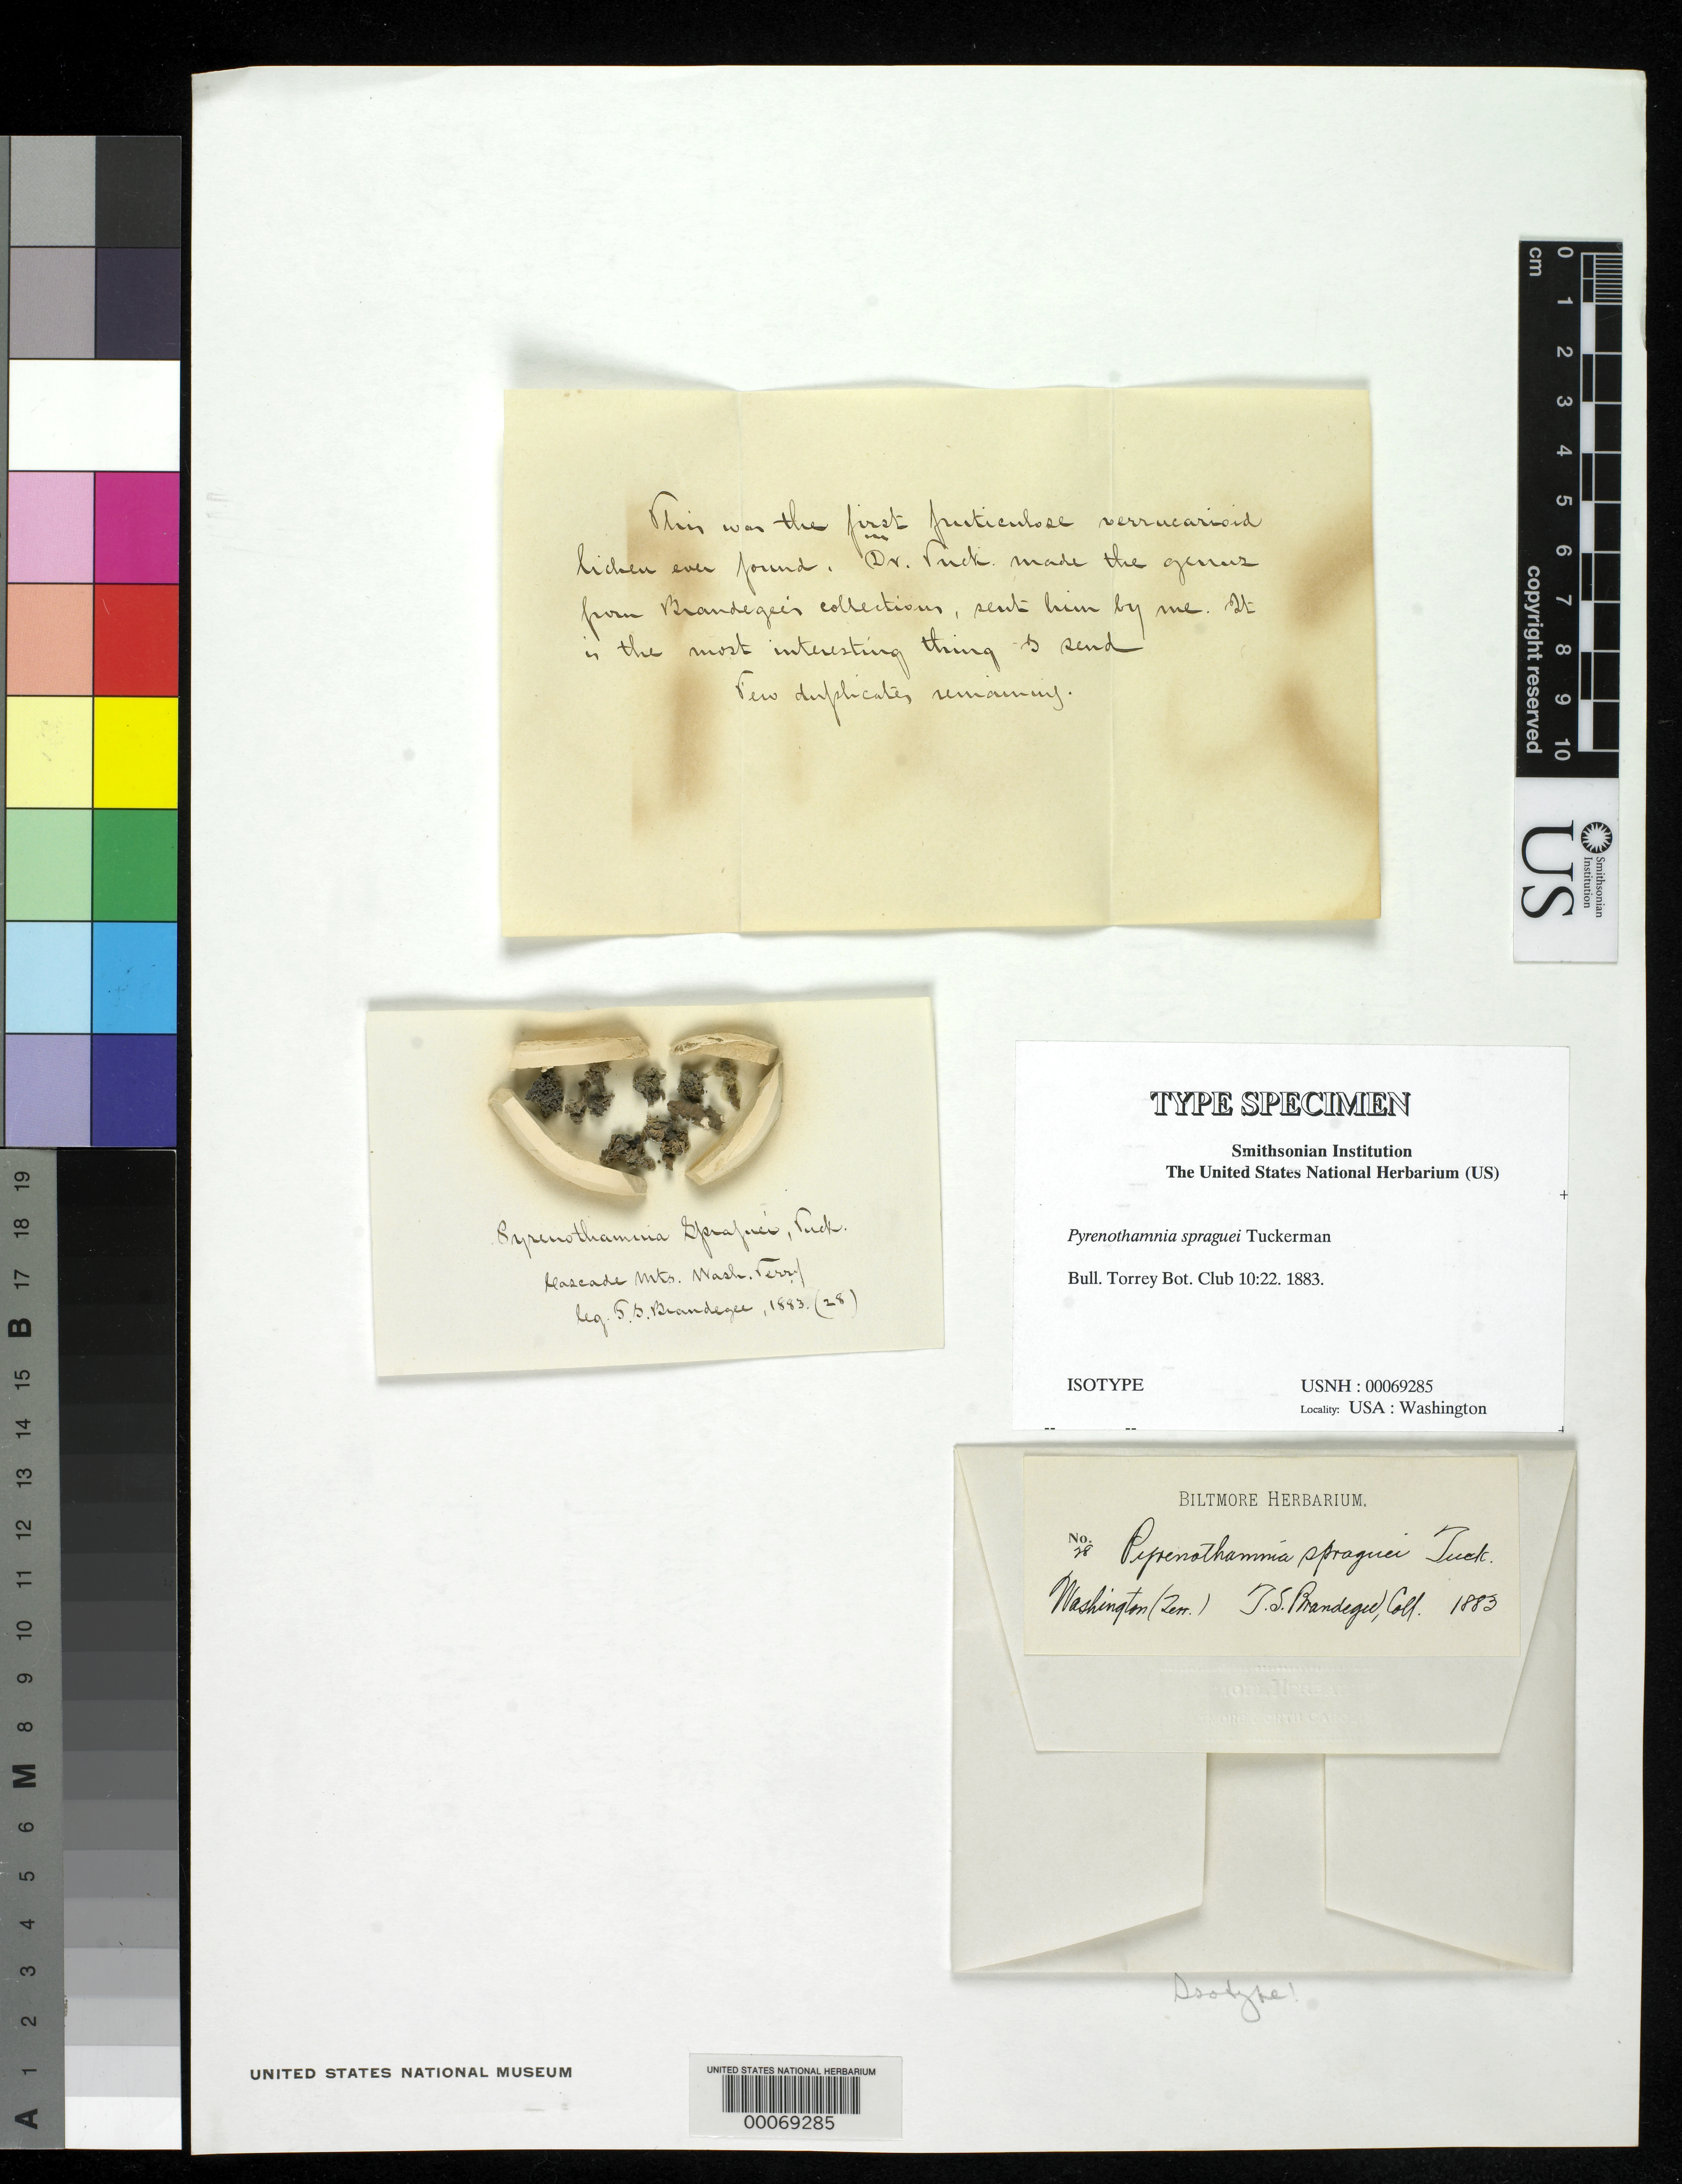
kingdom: Fungi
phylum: Ascomycota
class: Eurotiomycetes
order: Verrucariales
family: Verrucariaceae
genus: Pyrenothamnia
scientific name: Pyrenothamnia spraguei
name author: Tuck.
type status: Isotype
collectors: T. S. Brandegee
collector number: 28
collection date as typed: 1883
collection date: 1883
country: United States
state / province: Washington